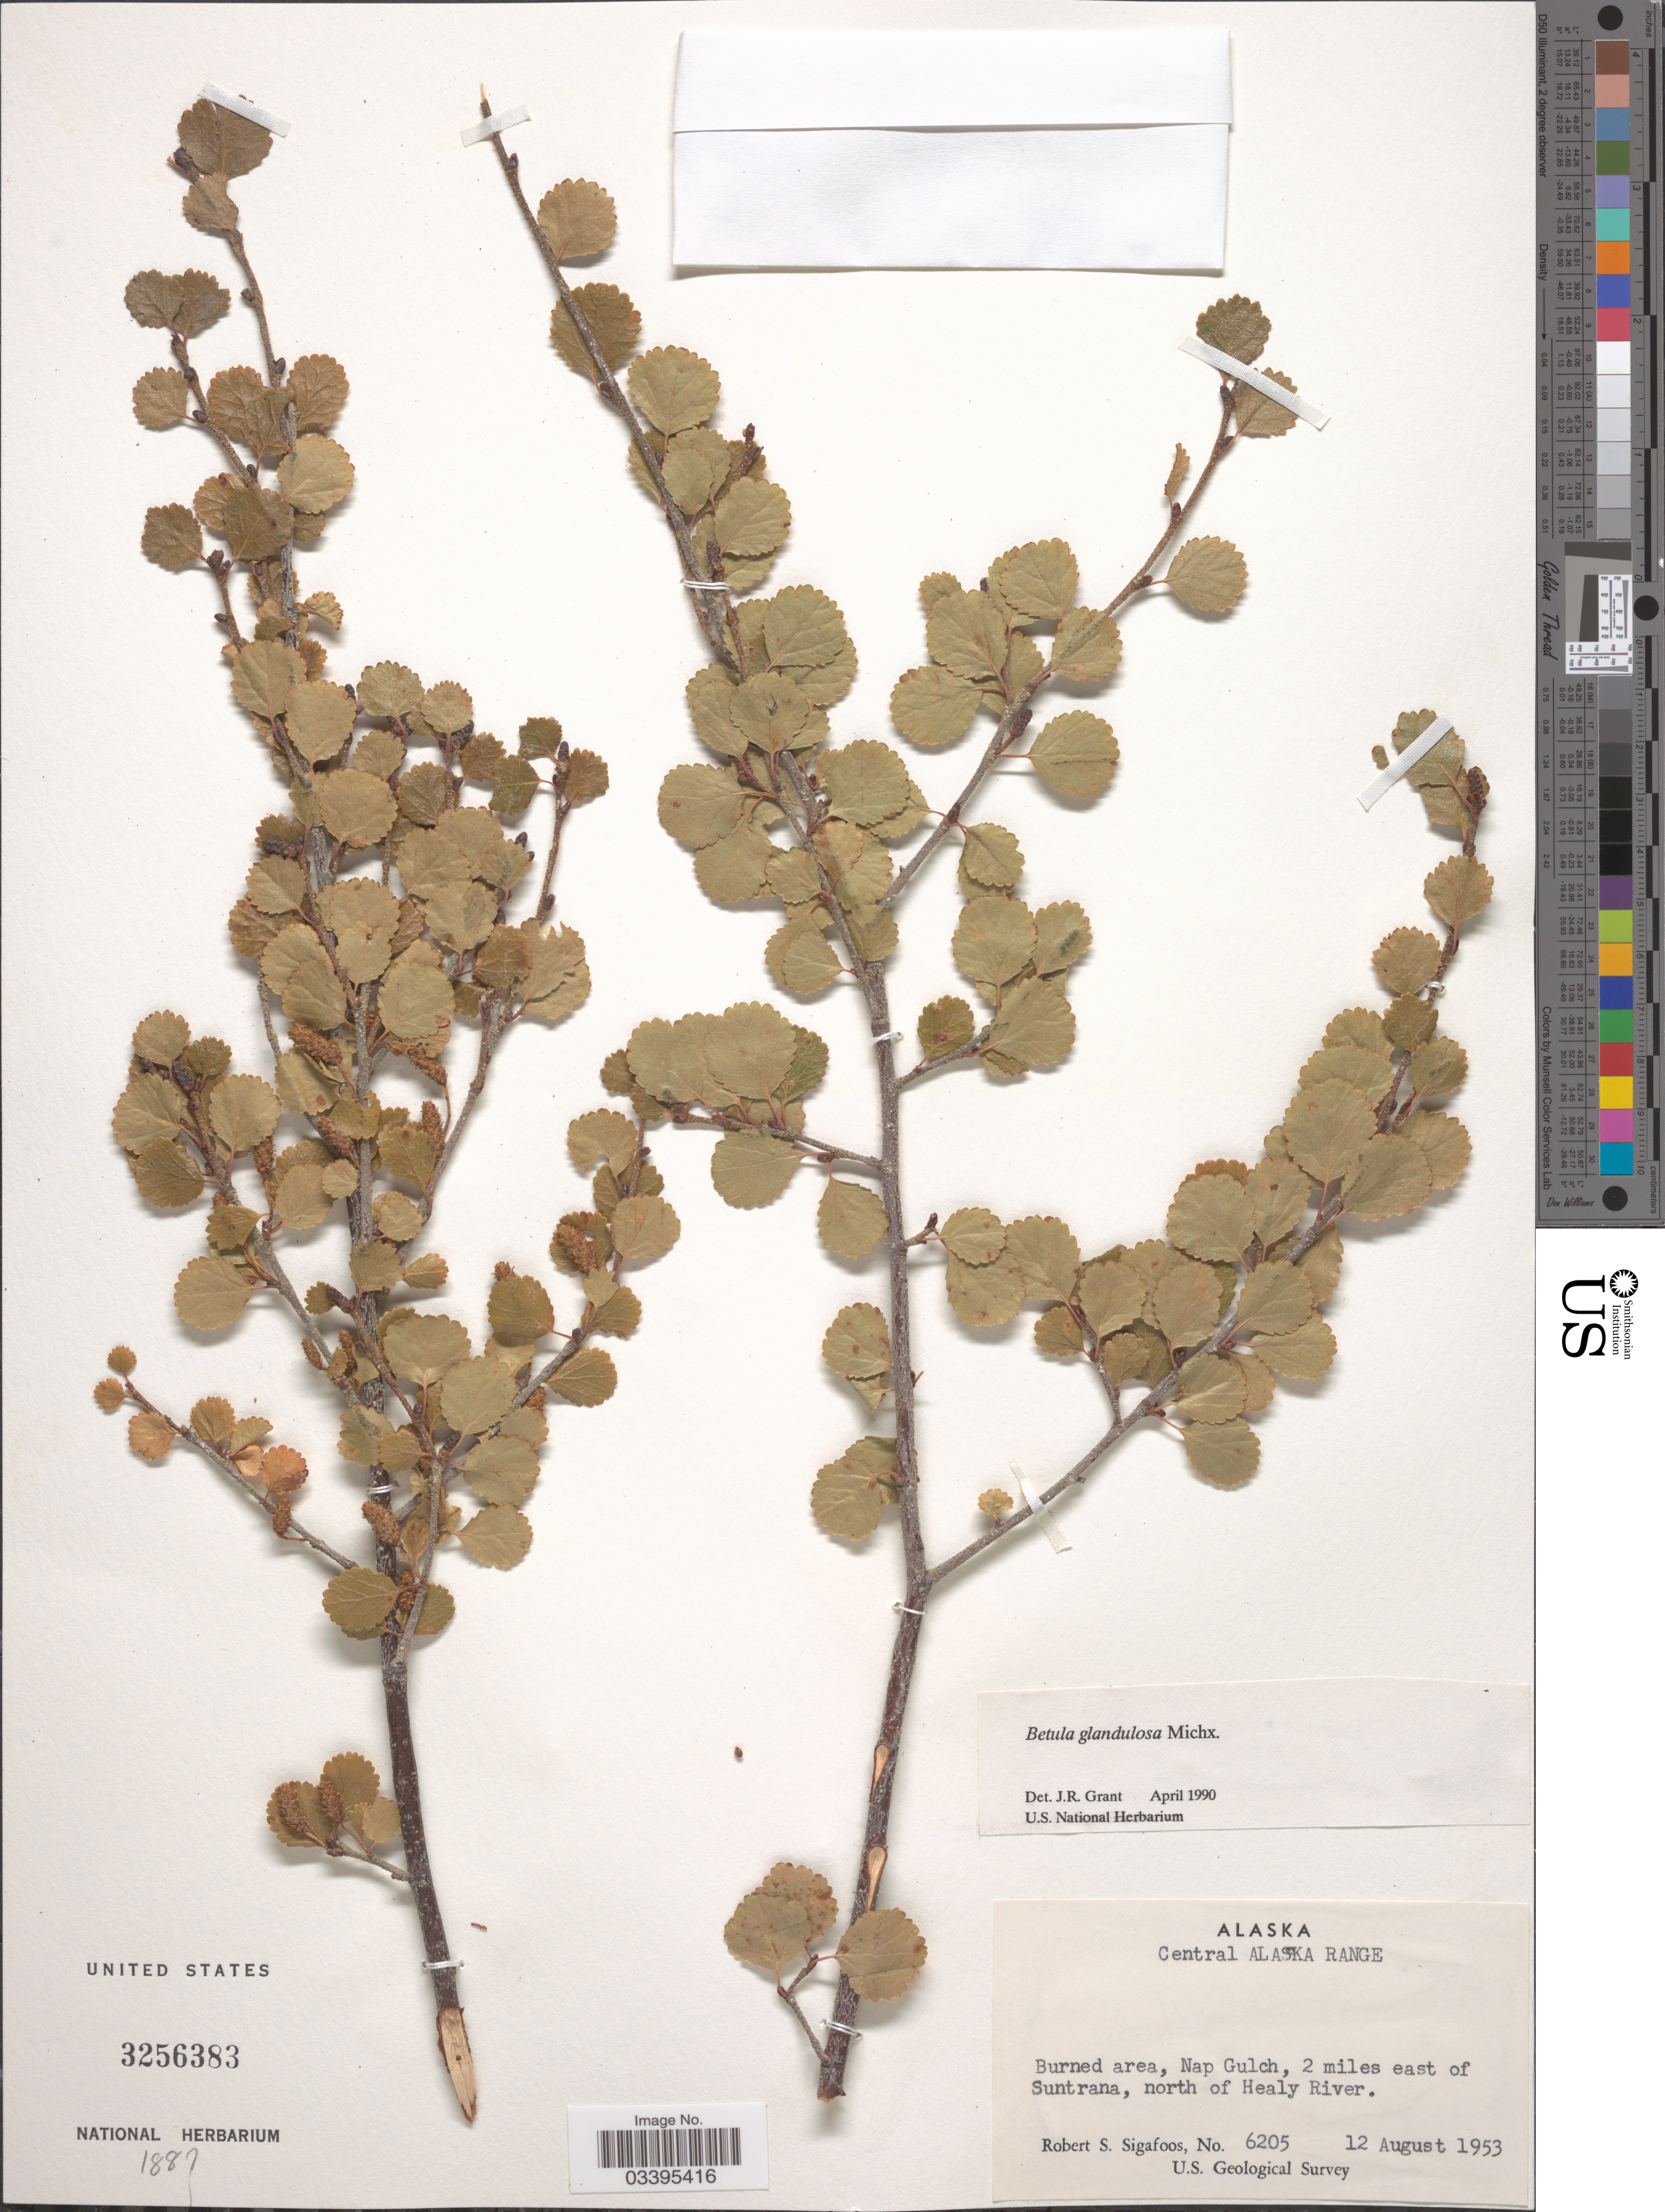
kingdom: Plantae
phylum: Tracheophyta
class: Magnoliopsida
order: Fagales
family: Betulaceae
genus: Betula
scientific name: Betula glandulosa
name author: Michx.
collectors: R. Sigafoos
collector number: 6205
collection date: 1953-08-12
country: United States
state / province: Alaska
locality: Central Alaska Range. Burned area, Nap Gulch, 2 miles east of Suntrana, north of Healy River.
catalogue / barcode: US 3256383